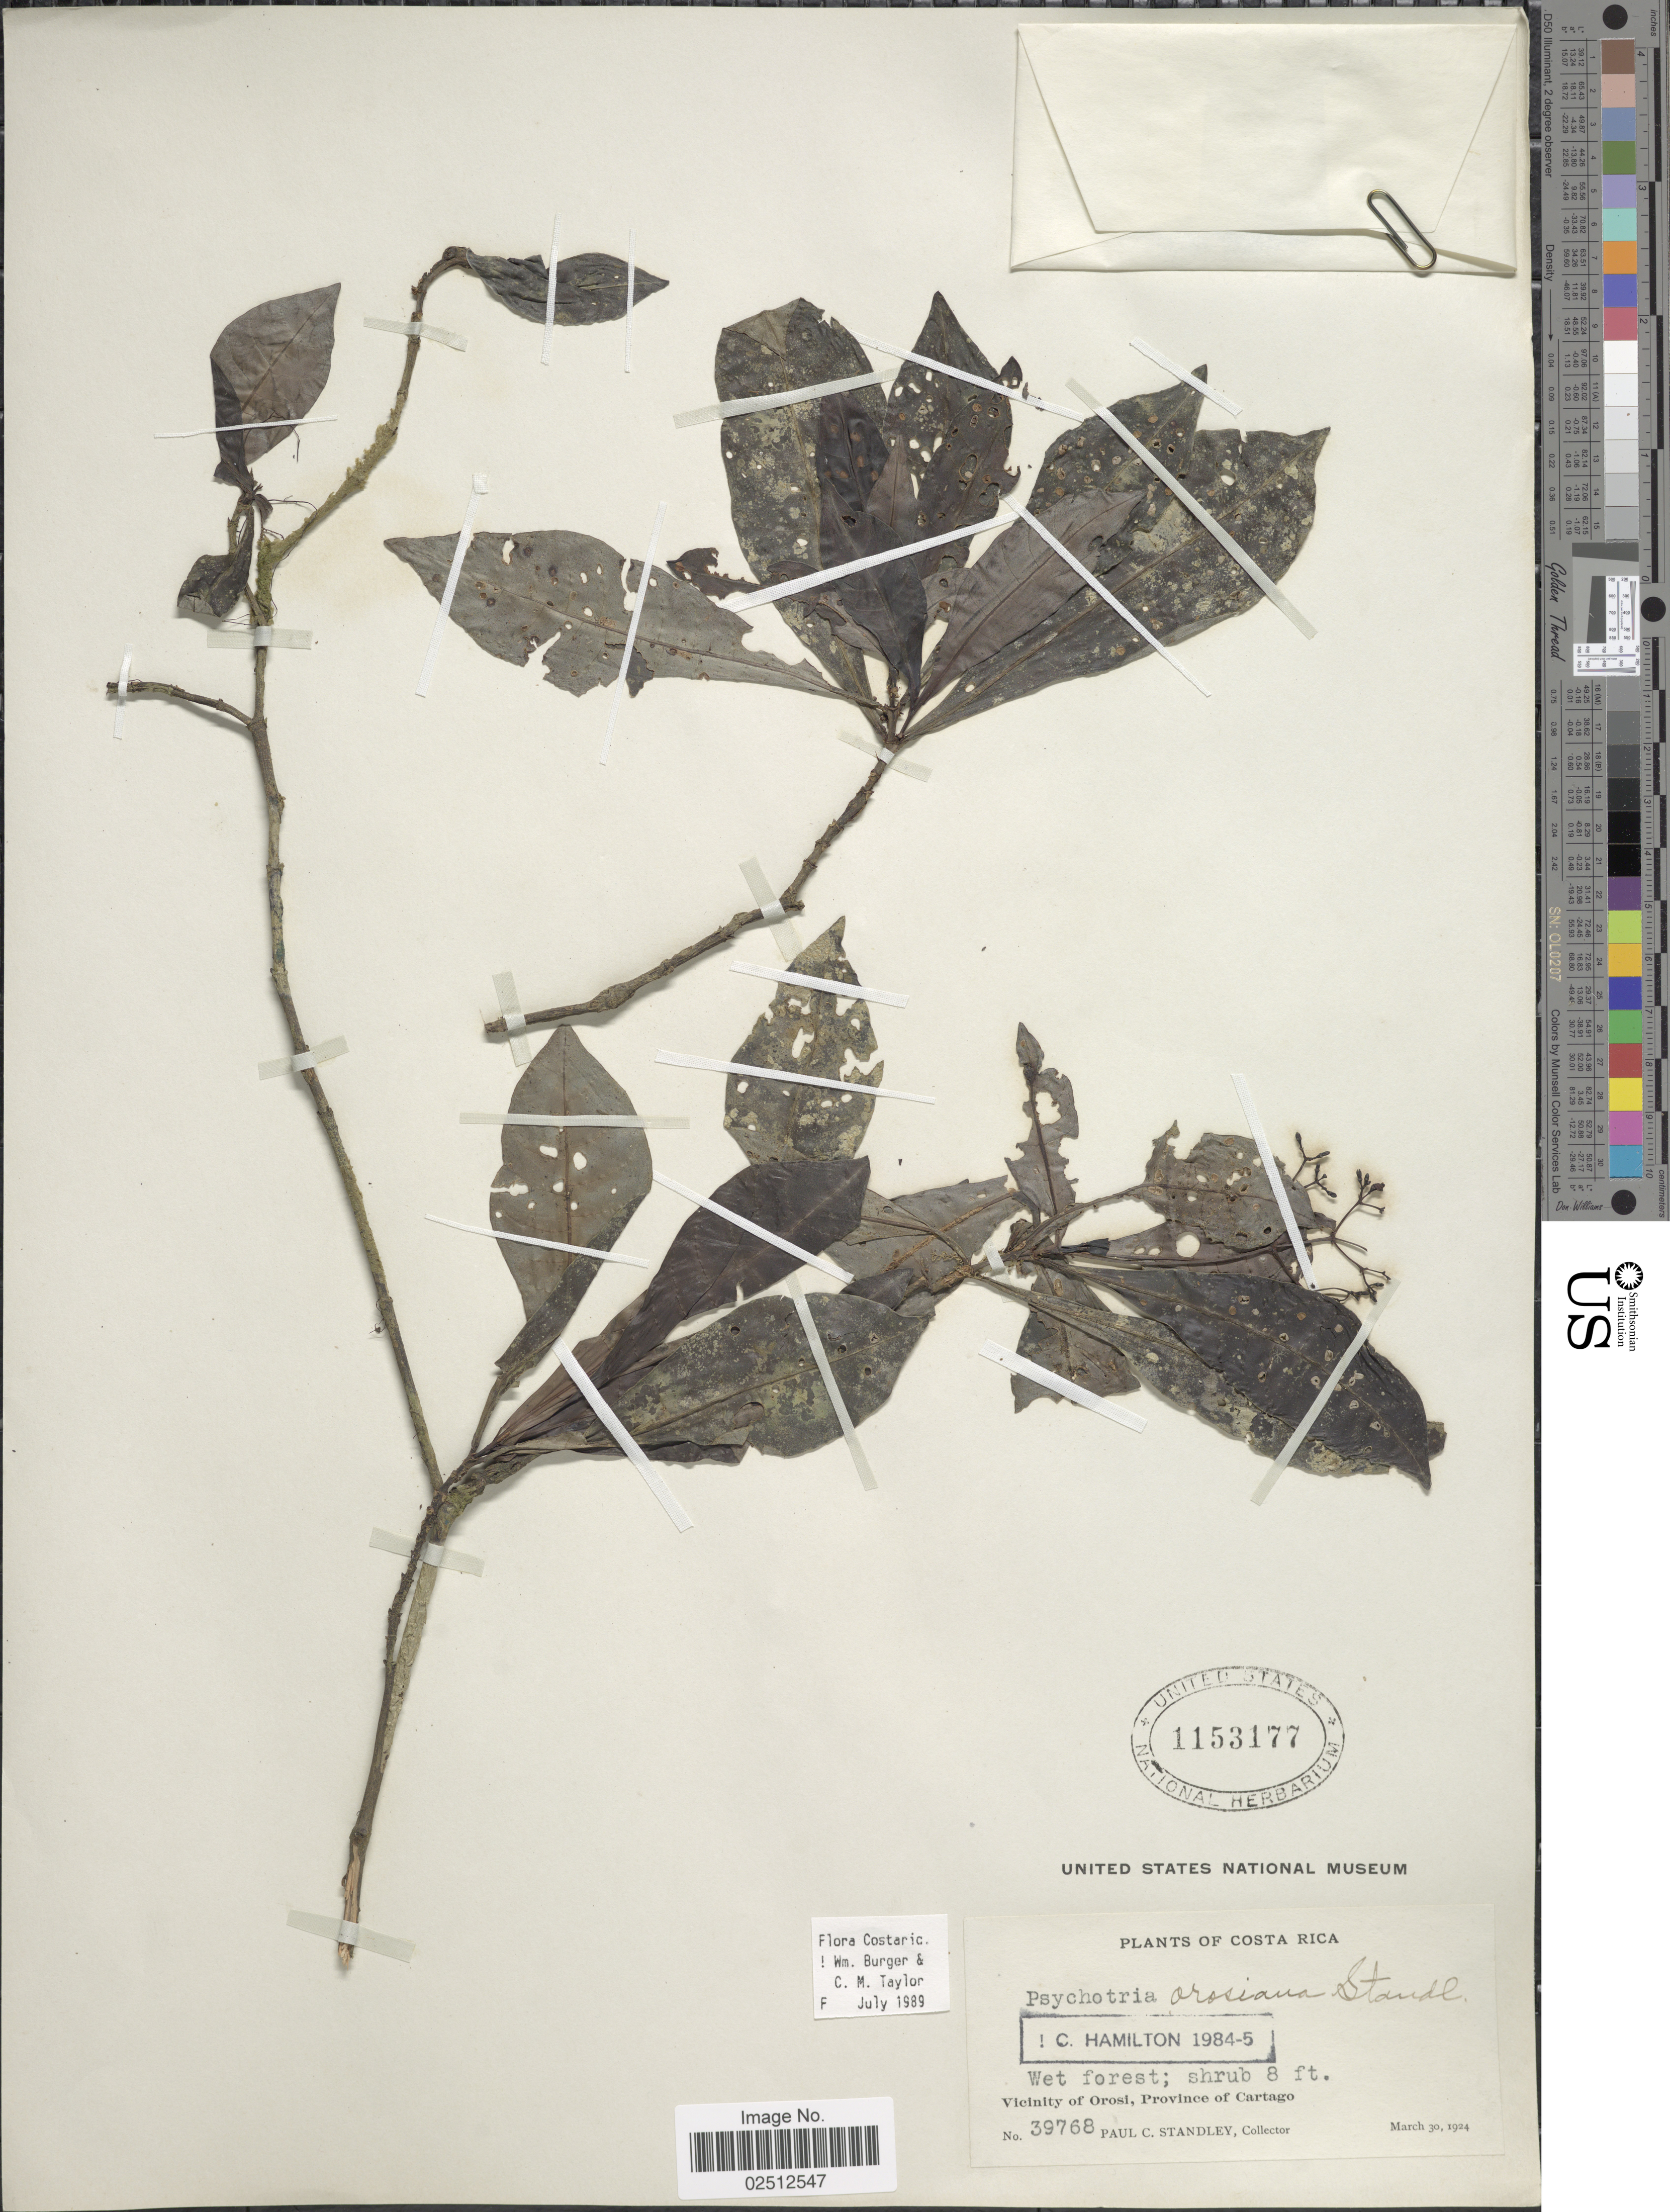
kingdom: Plantae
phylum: Tracheophyta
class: Magnoliopsida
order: Gentianales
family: Rubiaceae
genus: Psychotria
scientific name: Psychotria orosiana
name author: Standl.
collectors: P. C. Standley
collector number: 39768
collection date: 1924-03-30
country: Costa Rica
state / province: Cartago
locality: Vicinity of Orosi, Province of Cartago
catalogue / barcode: US 1153177